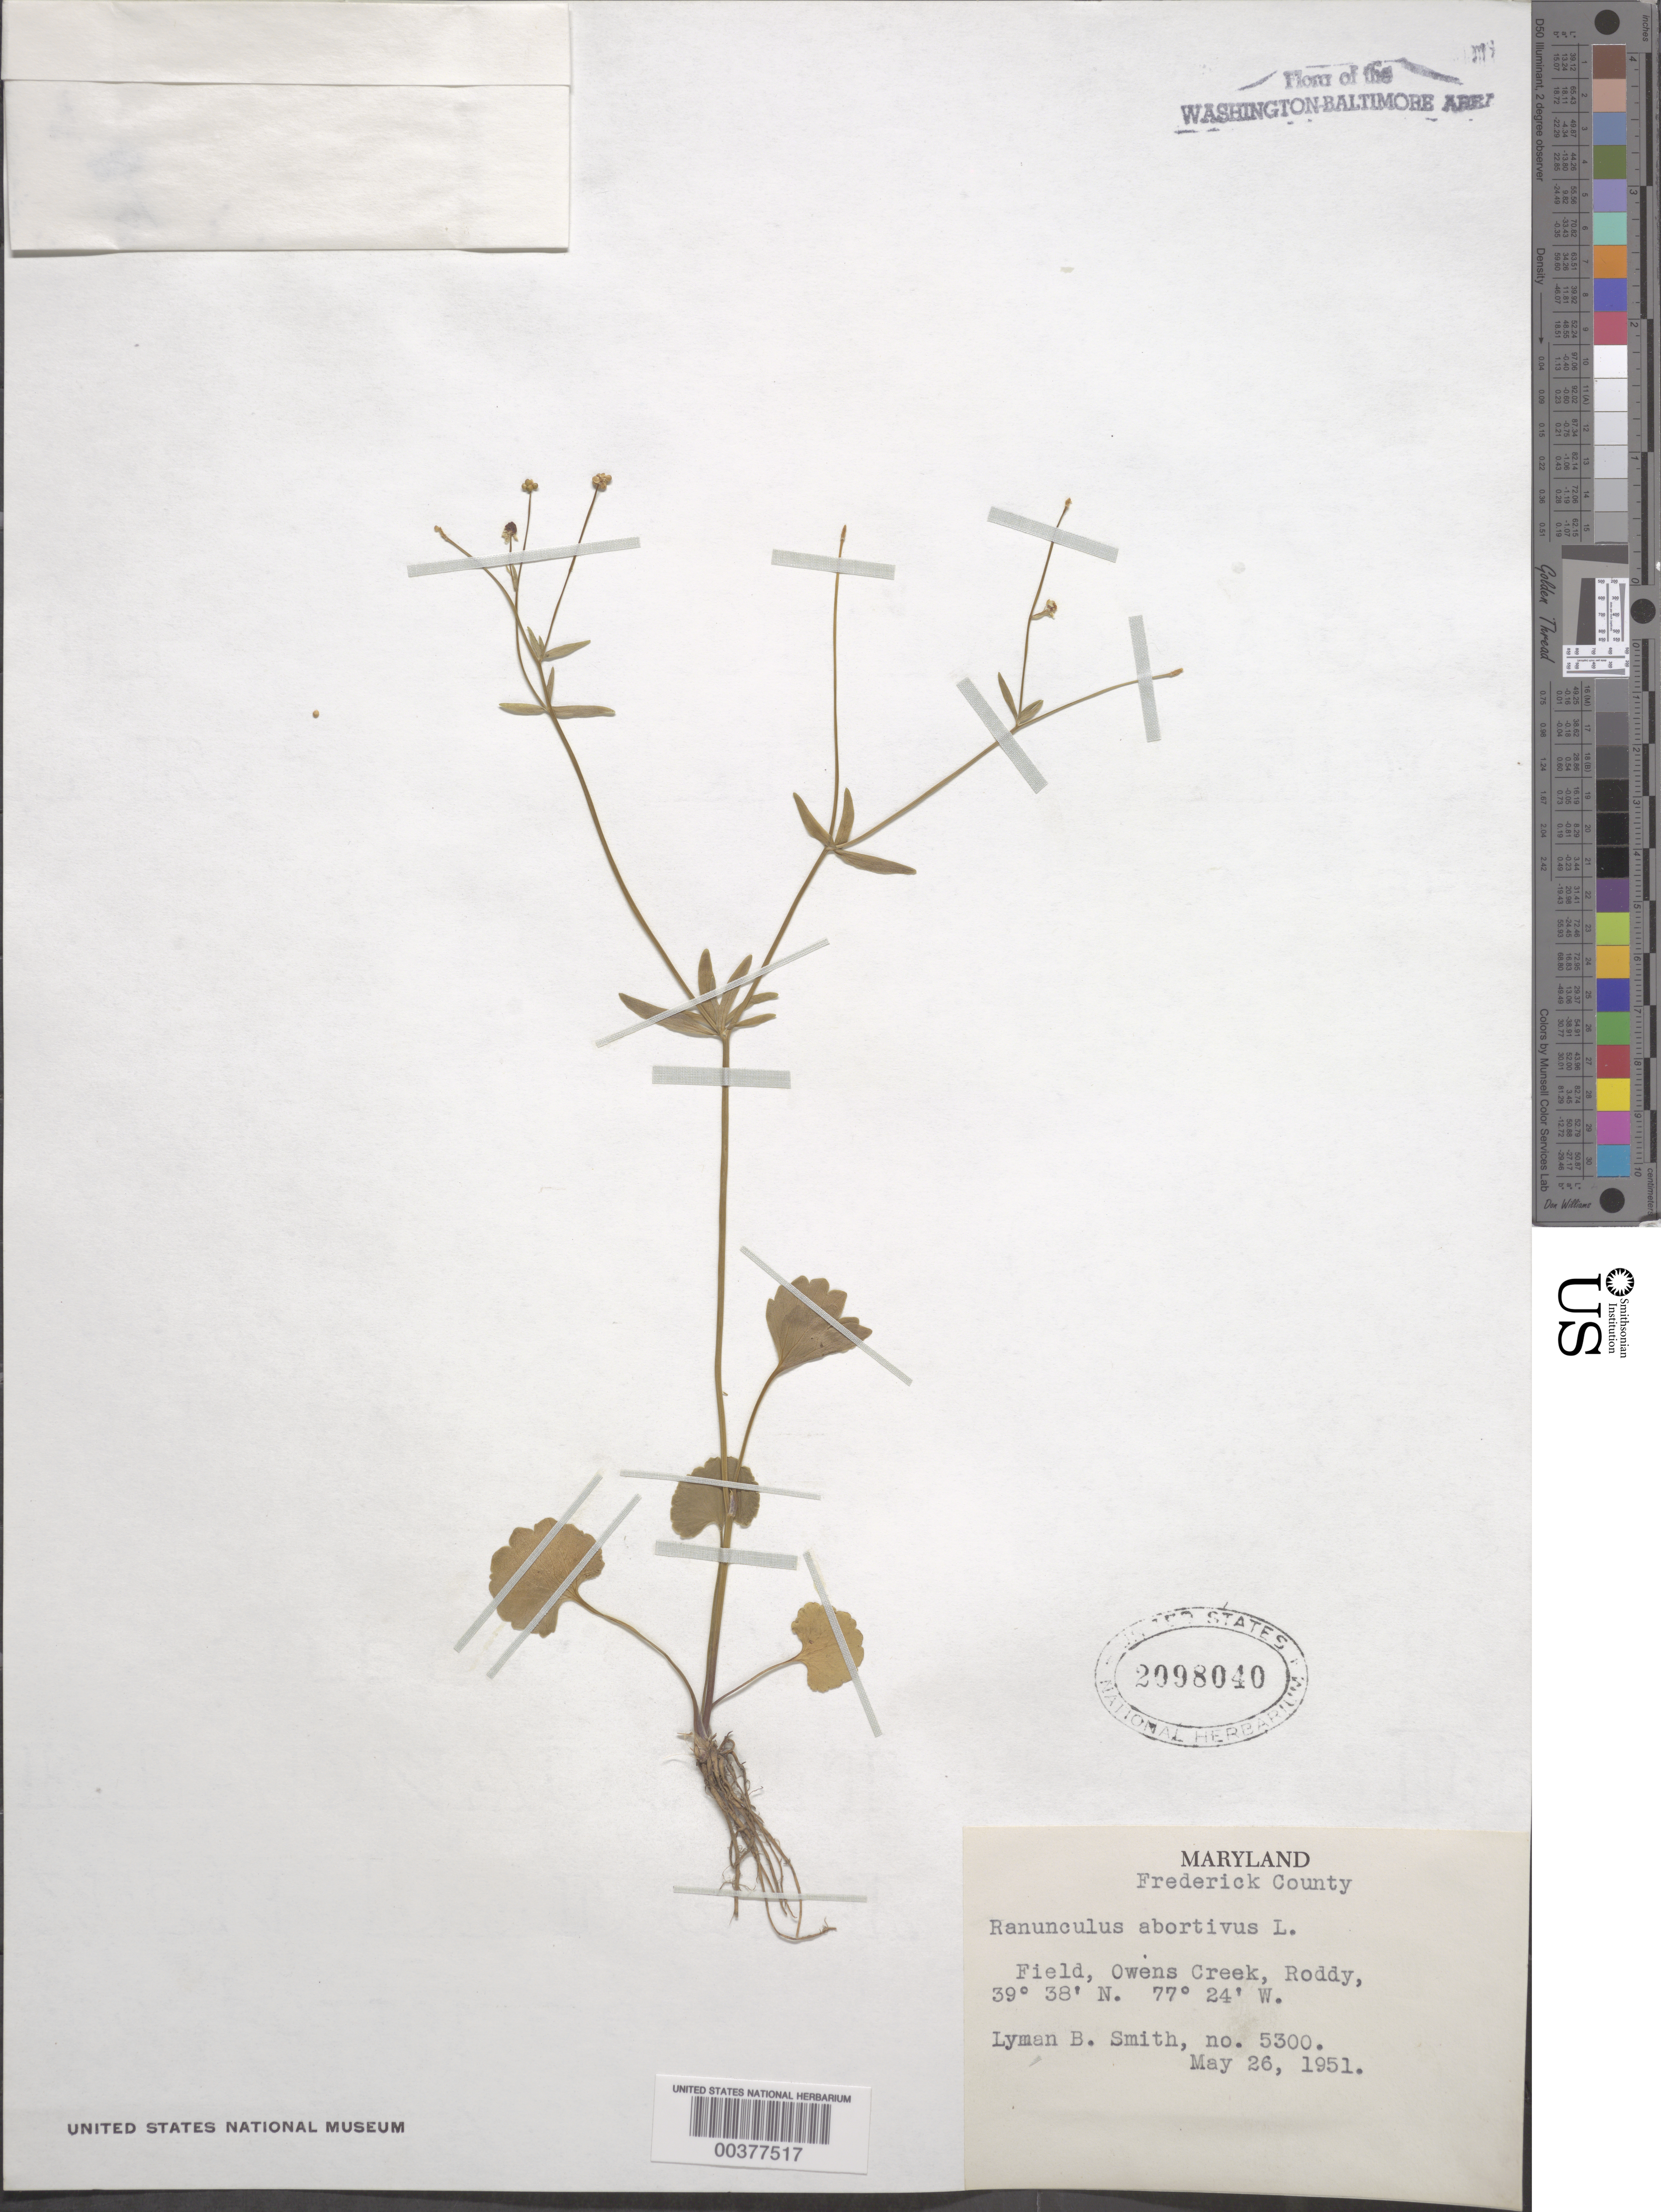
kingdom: Plantae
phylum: Tracheophyta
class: Magnoliopsida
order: Ranunculales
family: Ranunculaceae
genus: Ranunculus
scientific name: Ranunculus abortivus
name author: L.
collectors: L. Smith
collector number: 5300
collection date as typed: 26 May 1951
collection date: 1951-05-26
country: United States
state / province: Maryland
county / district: Frederick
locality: Owens Creek, Roddy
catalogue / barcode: US 2098040